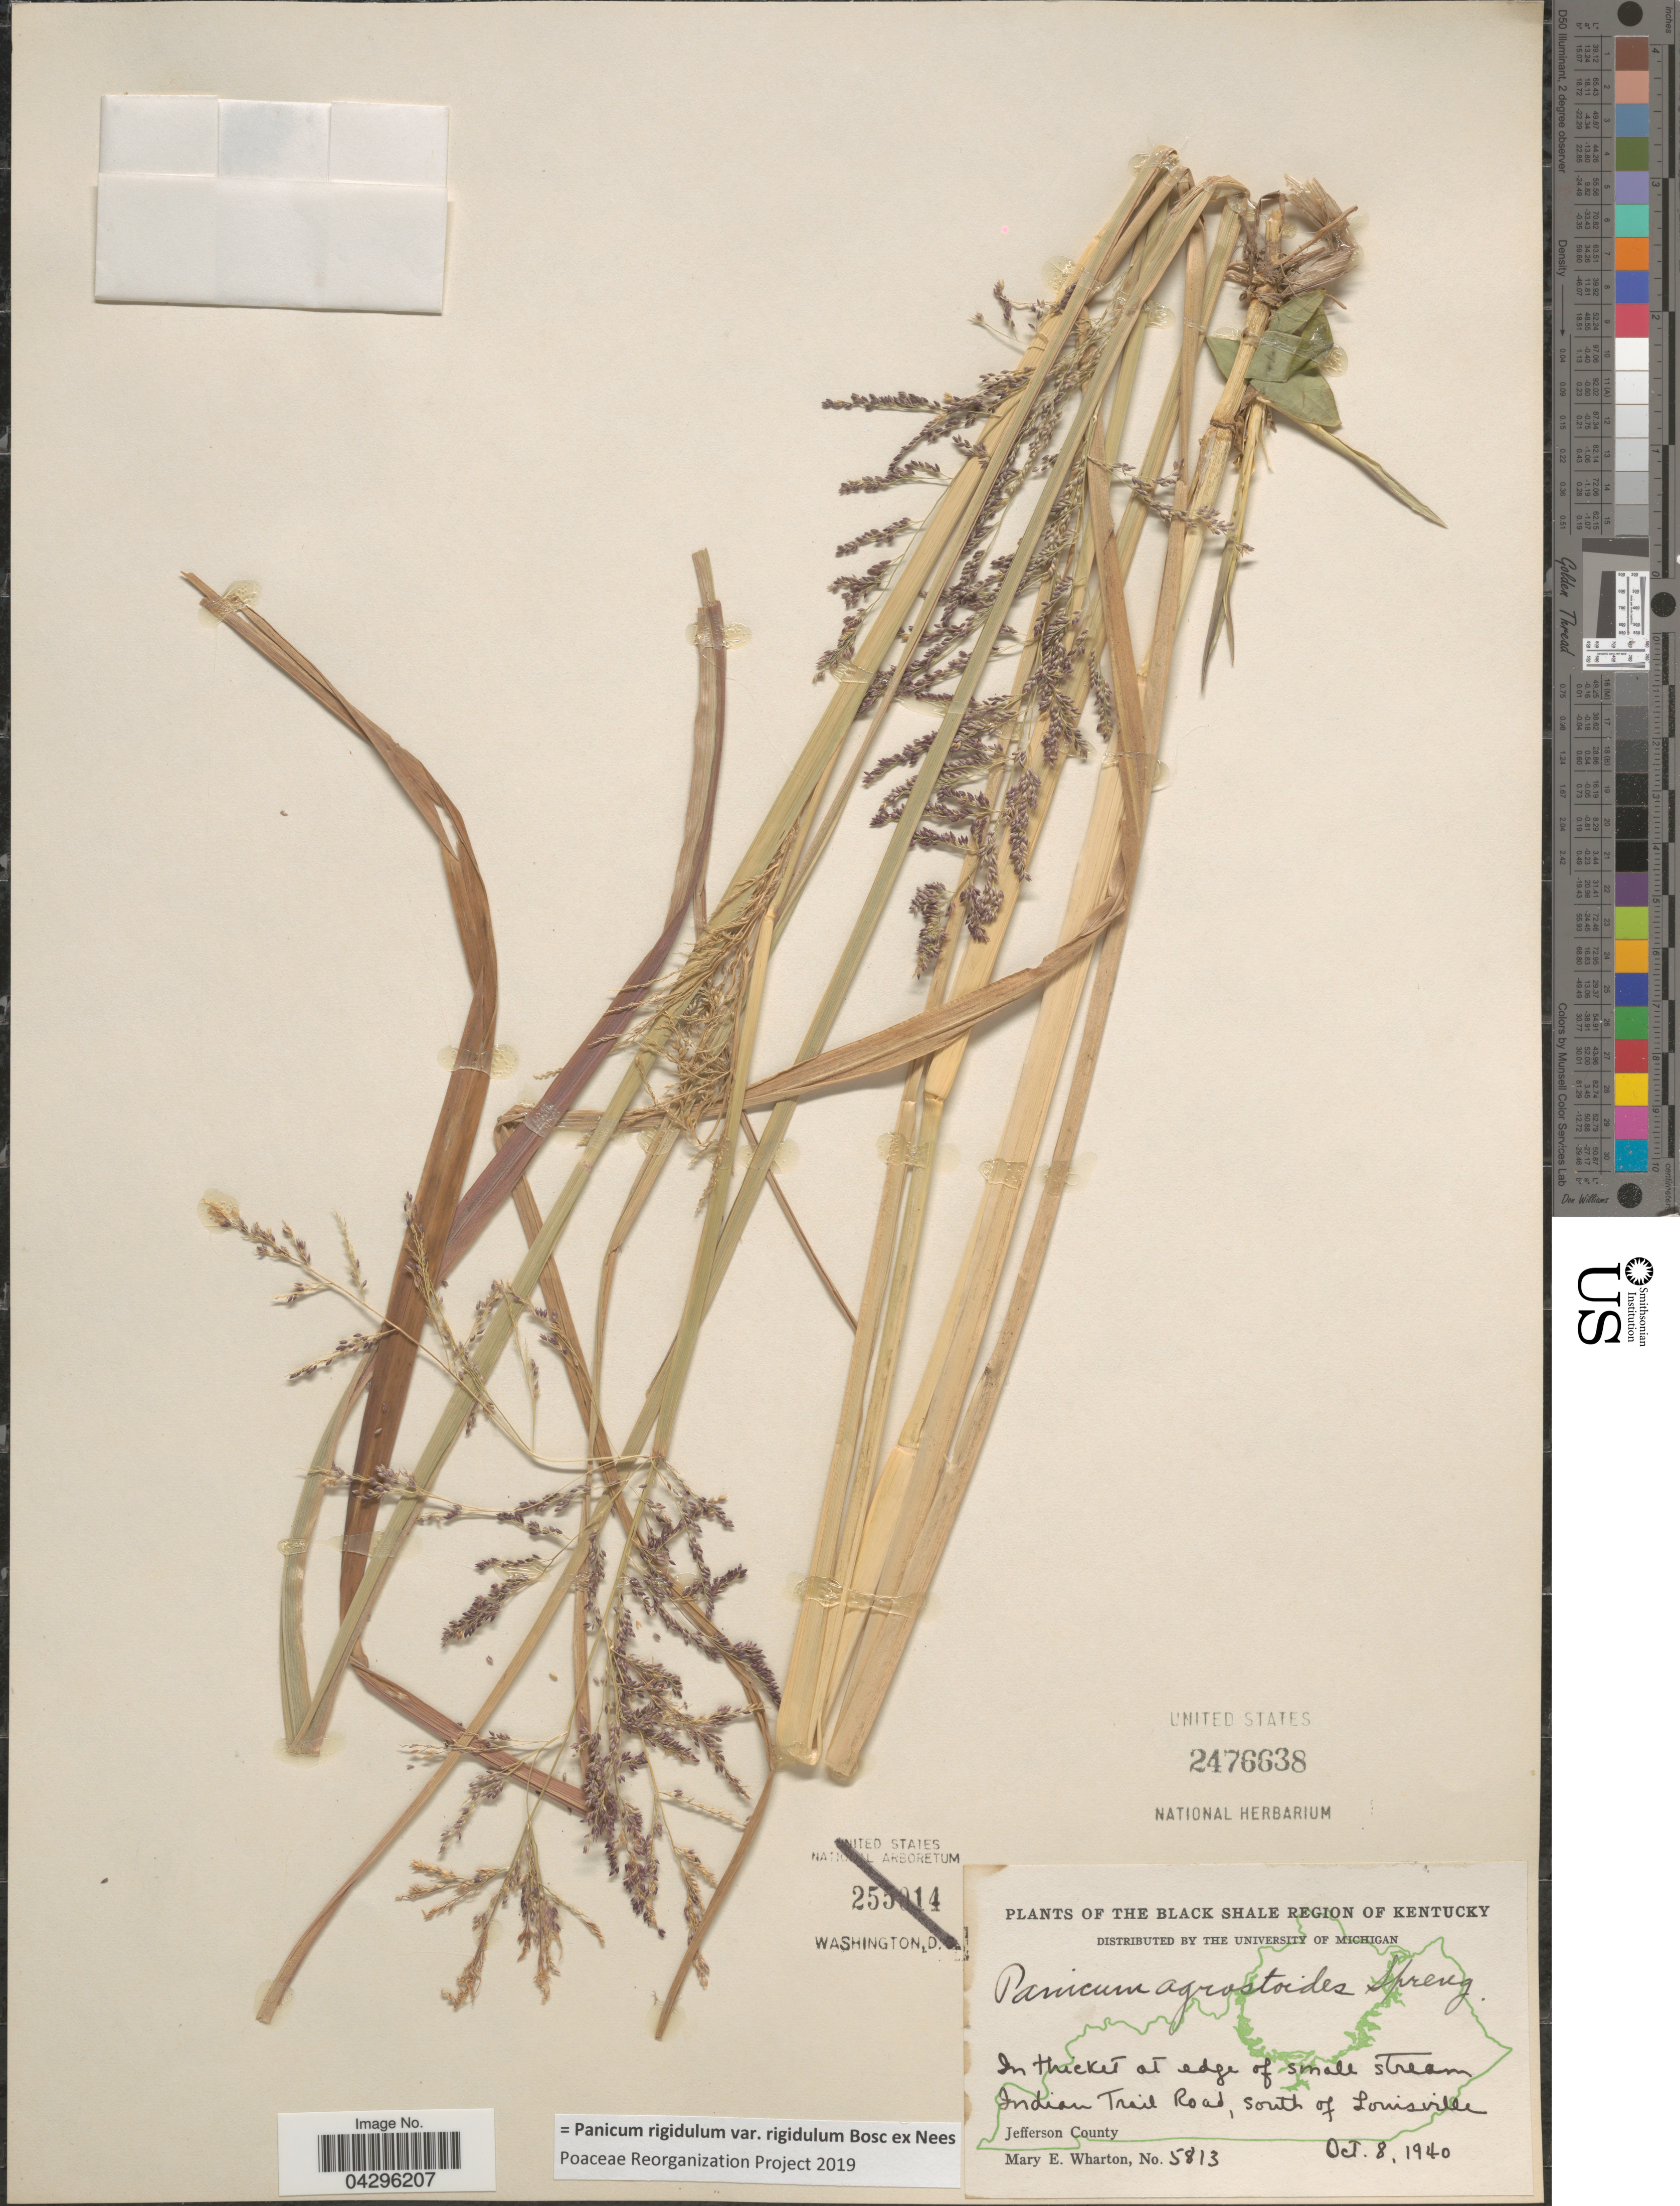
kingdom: Plantae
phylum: Tracheophyta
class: Liliopsida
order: Poales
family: Poaceae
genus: Panicum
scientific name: Panicum rigidulum var. rigidulum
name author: Bosc ex Nees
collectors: M. Wharton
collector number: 5813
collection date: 1940-10-08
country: United States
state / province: Kentucky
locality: Black Shale Region of Kentucky. In thicket at edge of small stream Indian Trail Road, South of Louisville. Jefferson County.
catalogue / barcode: US 2476638